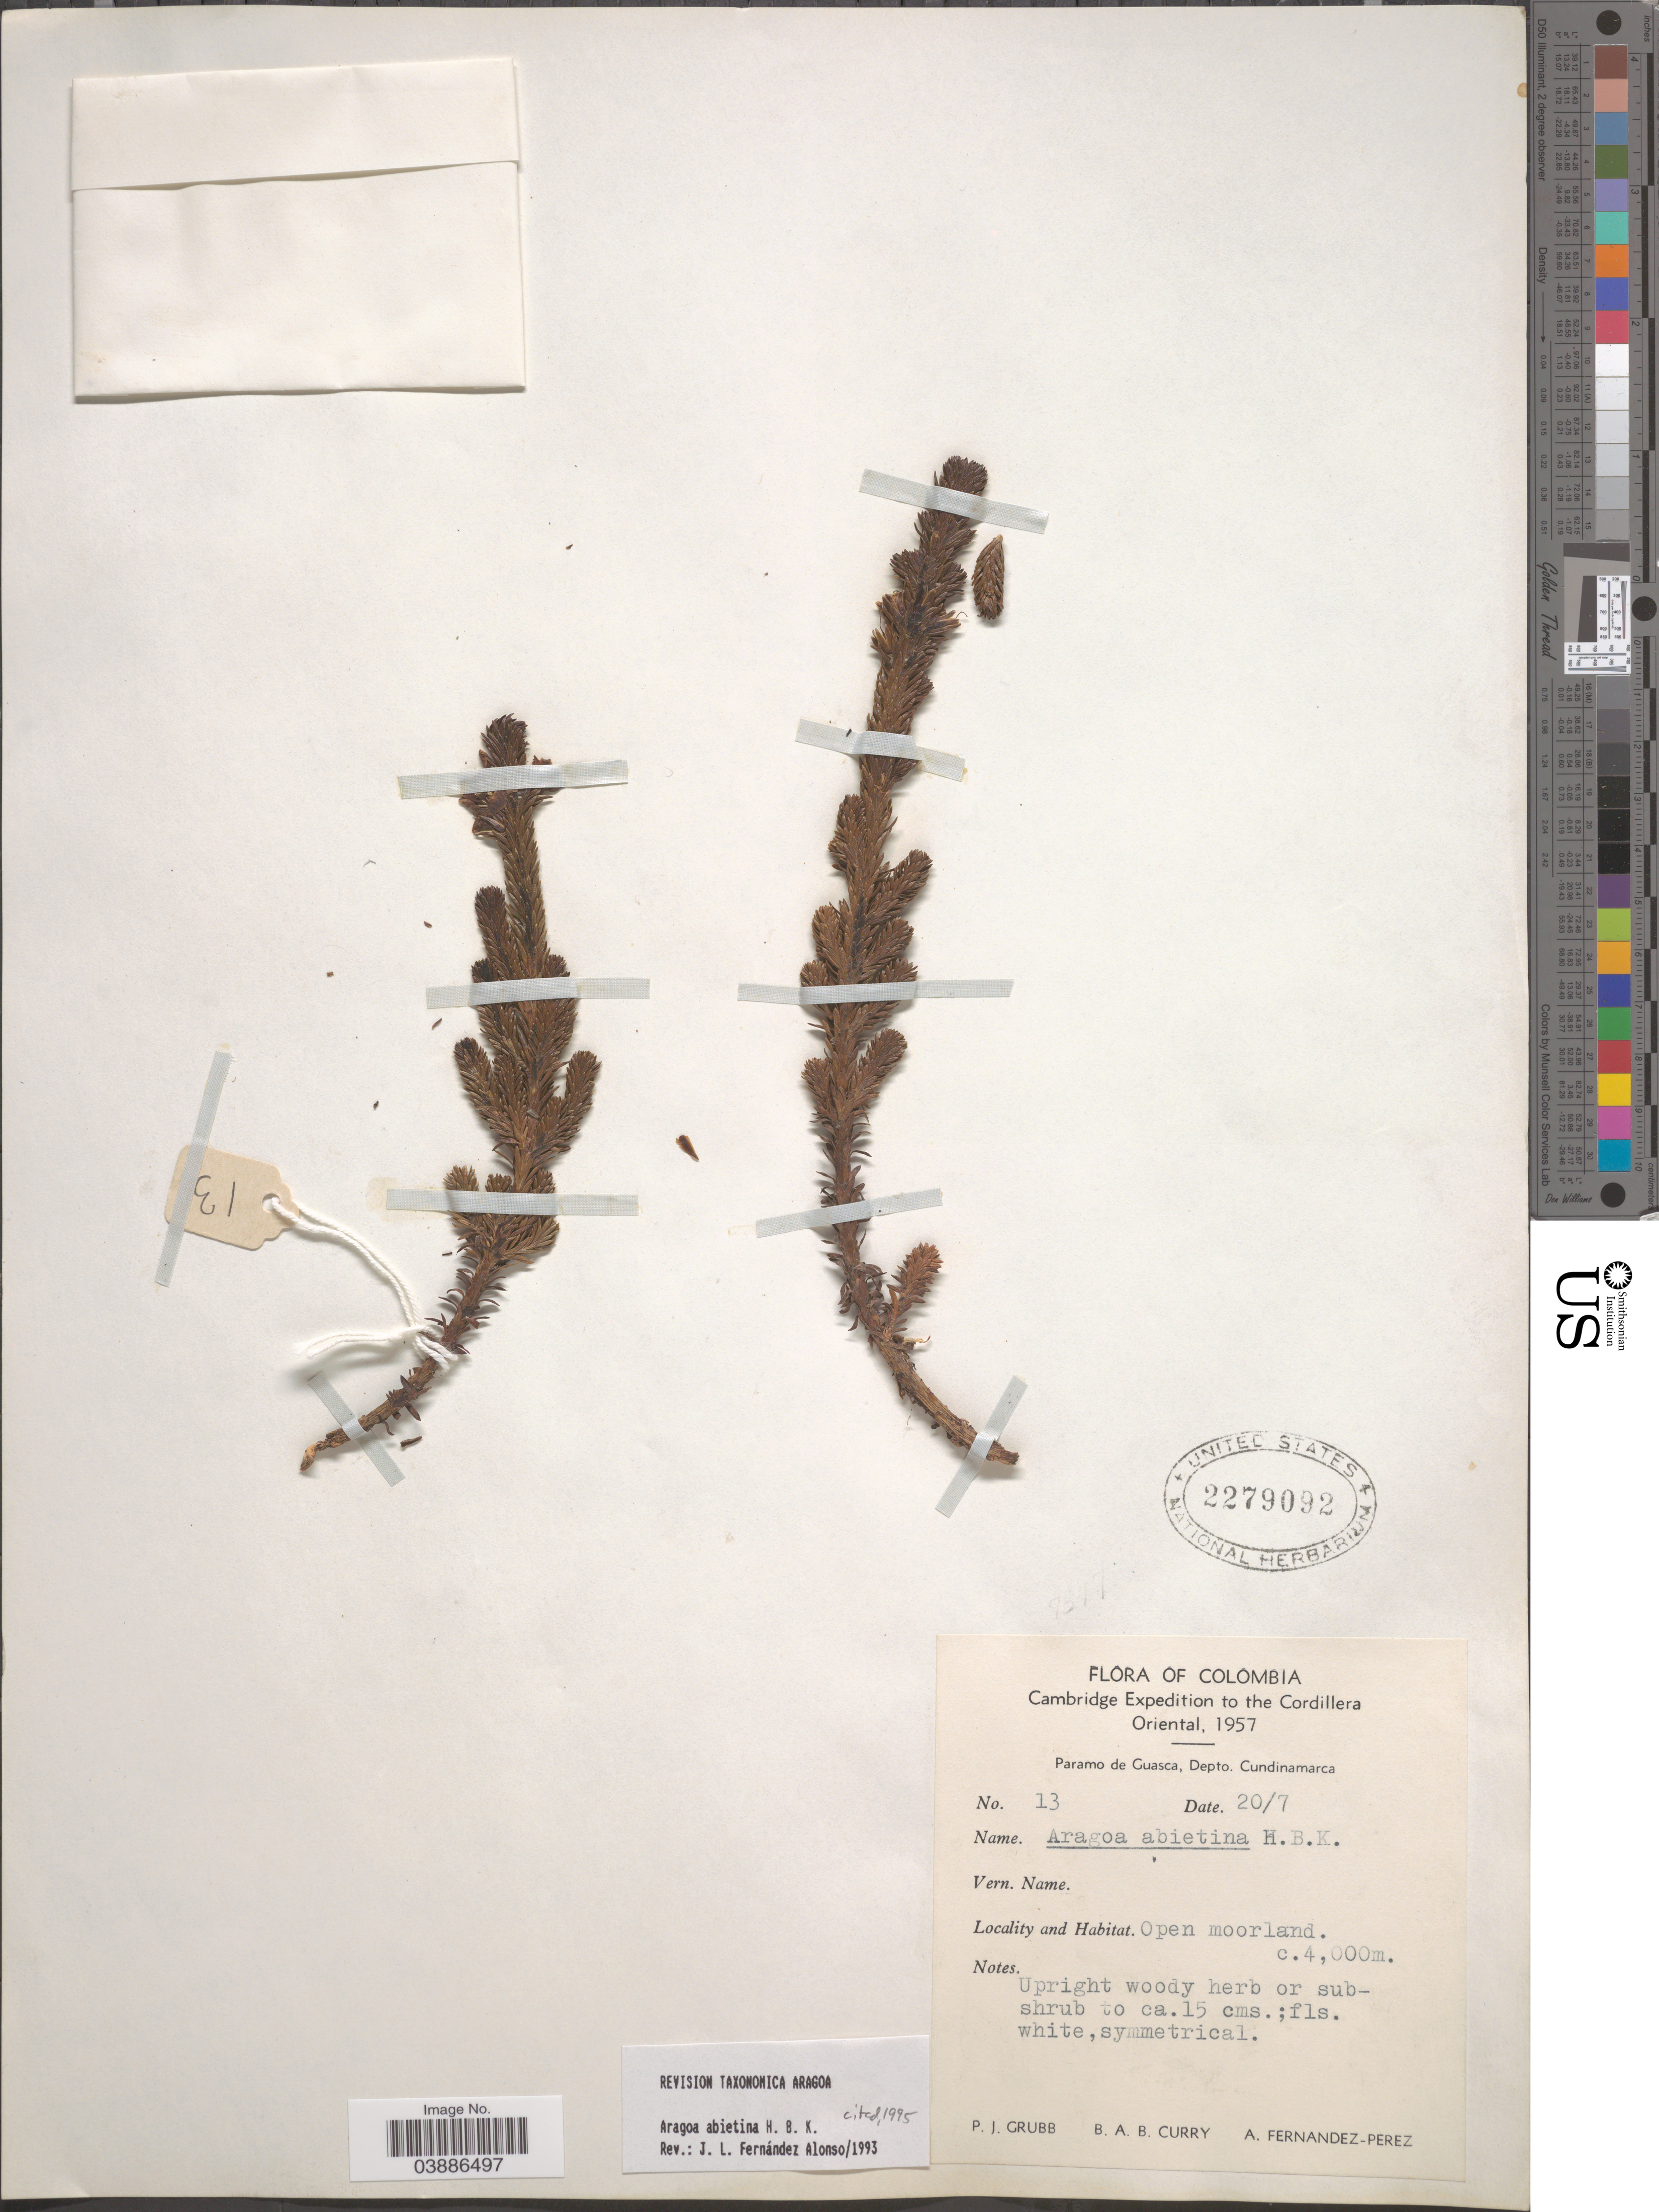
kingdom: Plantae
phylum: Tracheophyta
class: Magnoliopsida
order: Lamiales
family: Plantaginaceae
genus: Aragoa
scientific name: Aragoa abietina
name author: Kunth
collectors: P. J. Grubb, B. A. B. Curry & A. Fernández-Pérez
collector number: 13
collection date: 1957-07-20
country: Colombia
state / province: Cundinamarca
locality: Cordillera Oriental. Paramo de Guasca, Depto. Cundinamarca. Open moorland.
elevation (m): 4000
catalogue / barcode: US 2279092